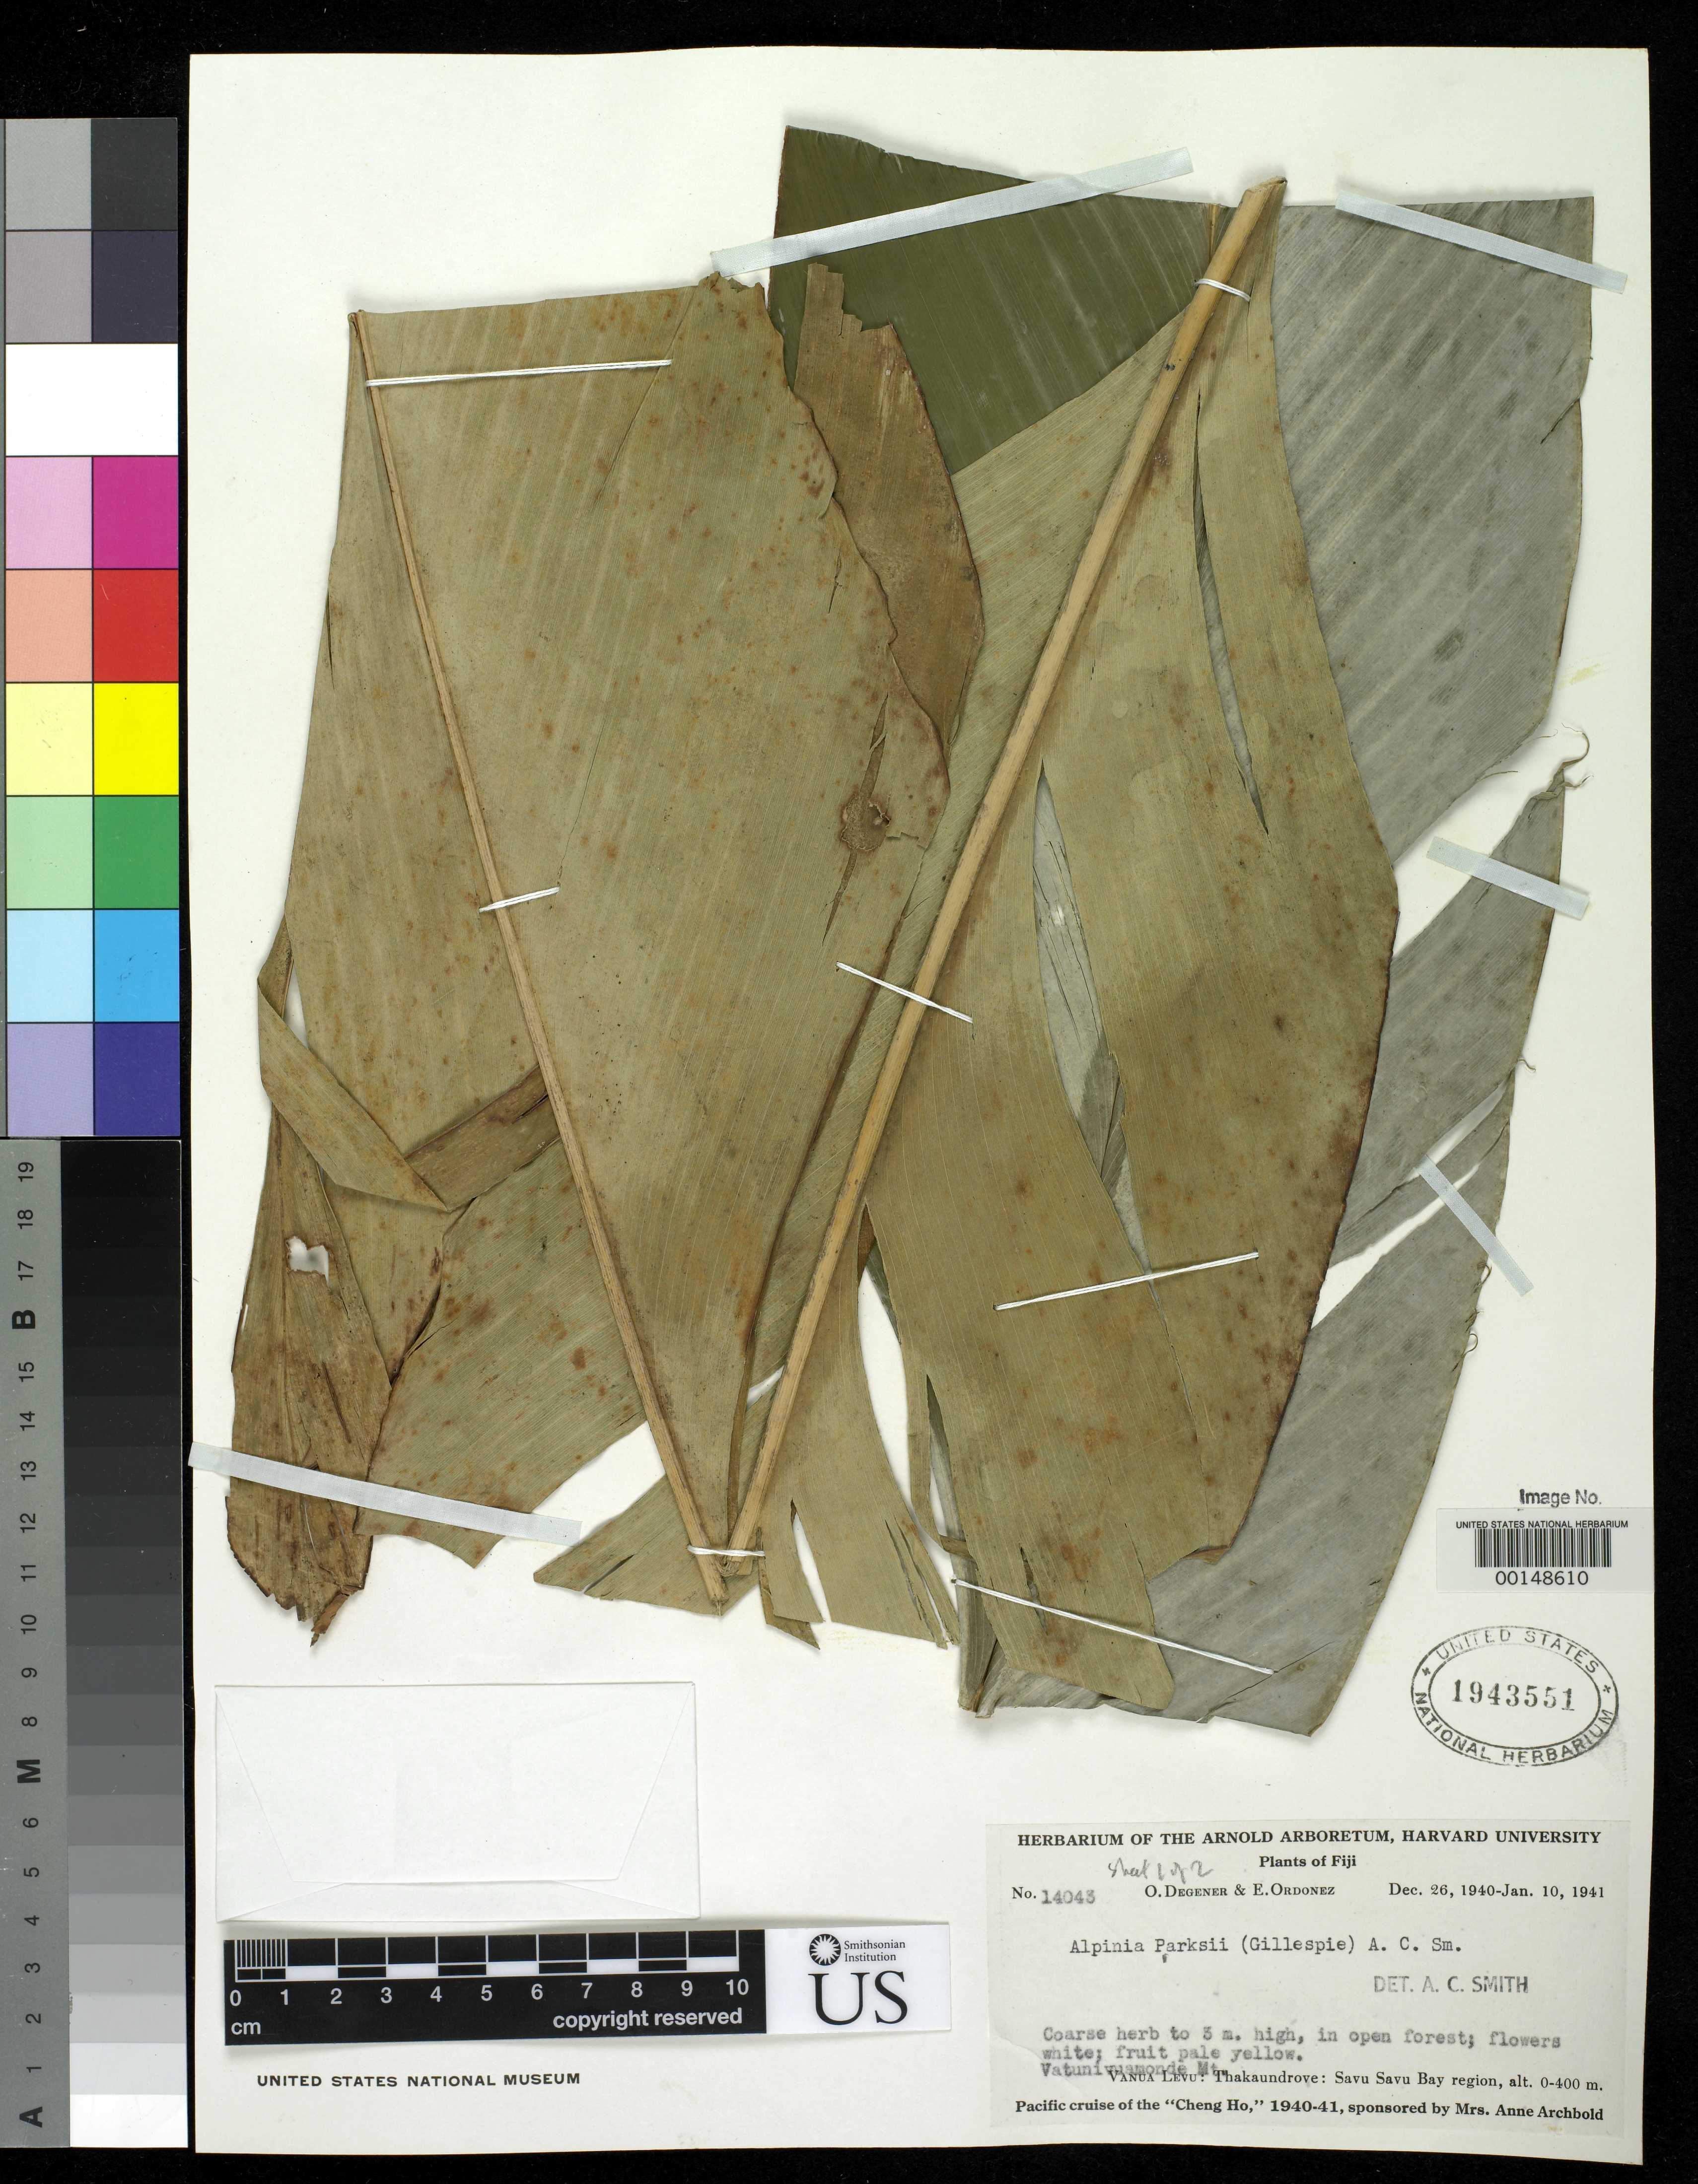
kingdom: Plantae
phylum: Tracheophyta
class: Liliopsida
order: Zingiberales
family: Zingiberaceae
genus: Alpinia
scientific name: Alpinia parksii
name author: (Gillespie) A.C. Sm.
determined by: Smith, A. C.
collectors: O. Degener & E. Ordonez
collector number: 14043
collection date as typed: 26 Dec 1940 to 10 Jan 1941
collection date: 1940-12-26/1941-01-10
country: Fiji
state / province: Northern Division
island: Vanua Levu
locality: Vatunivuamonde mt, thakaundrove, savu savu bay region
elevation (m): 0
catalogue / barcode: US 1943551